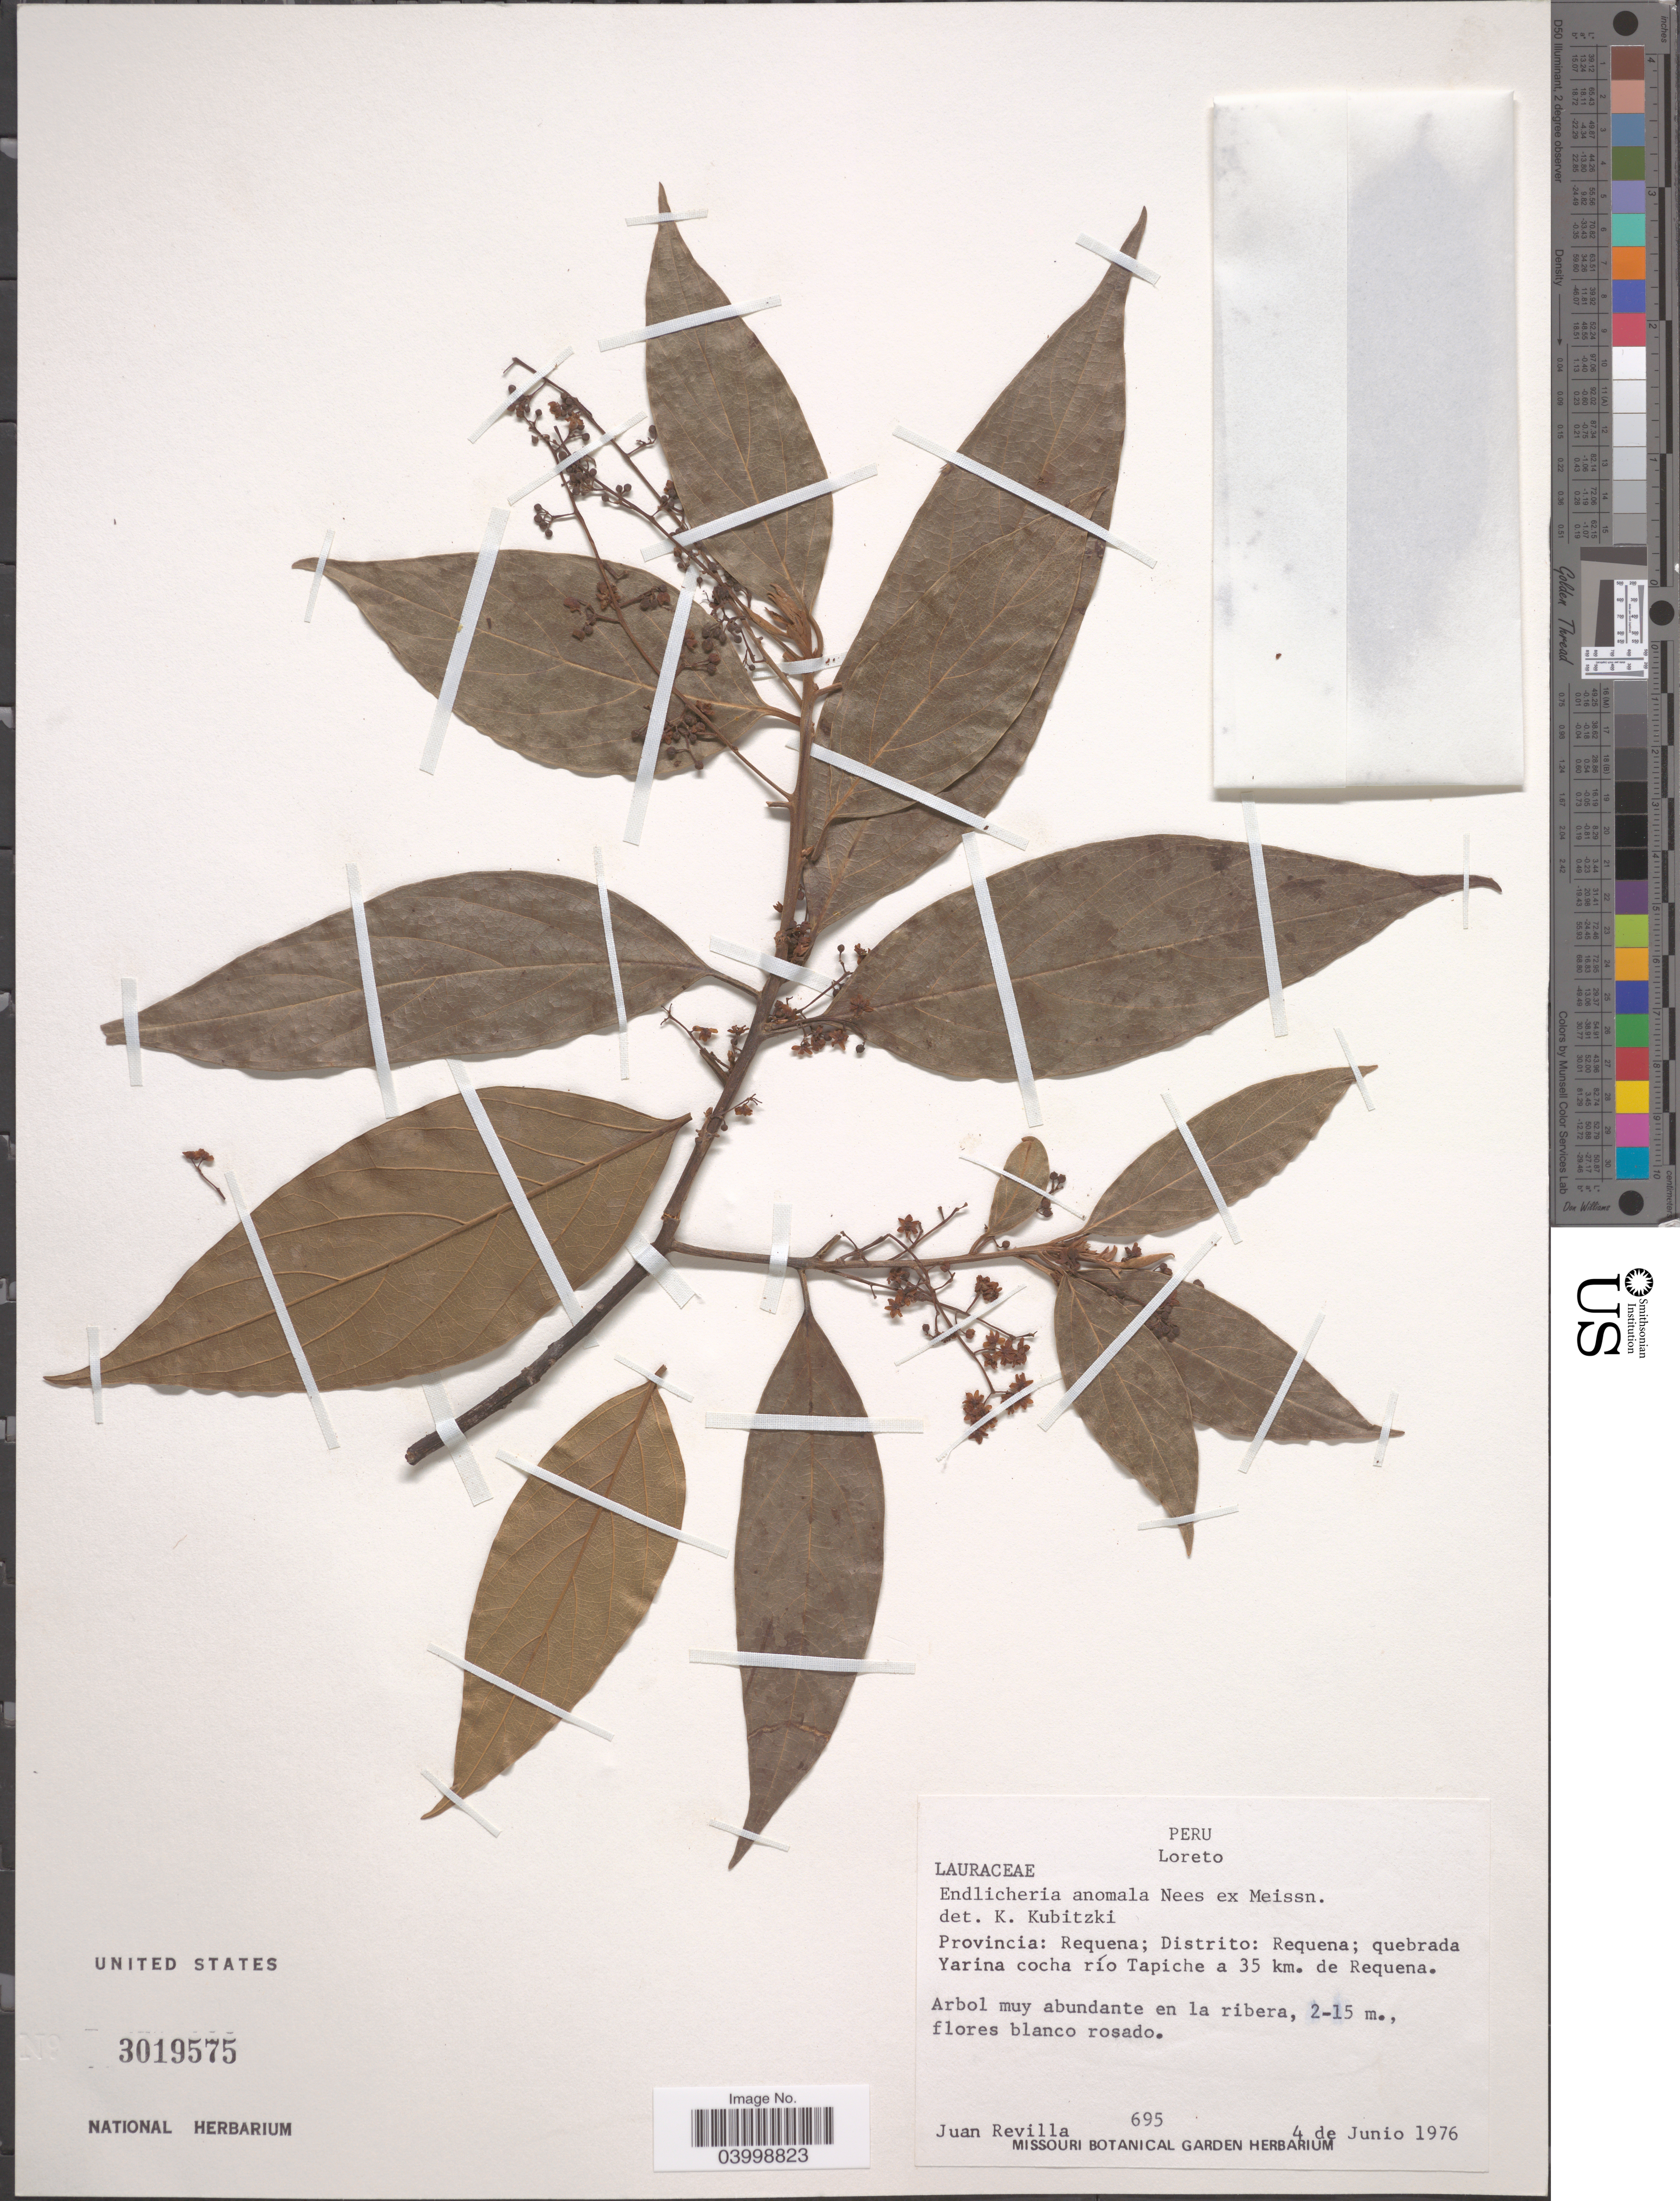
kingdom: Plantae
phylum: Tracheophyta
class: Magnoliopsida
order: Laurales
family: Lauraceae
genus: Endlicheria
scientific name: Endlicheria anomala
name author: Nees ex Meisn.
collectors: J. Revilla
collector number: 695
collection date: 1976-06-04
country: Peru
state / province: Loreto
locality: Provincia: Requena; Distrito: Requena; quebrada Yarina cocha río Tapiche a 35 km. de Requena.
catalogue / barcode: US 3019575